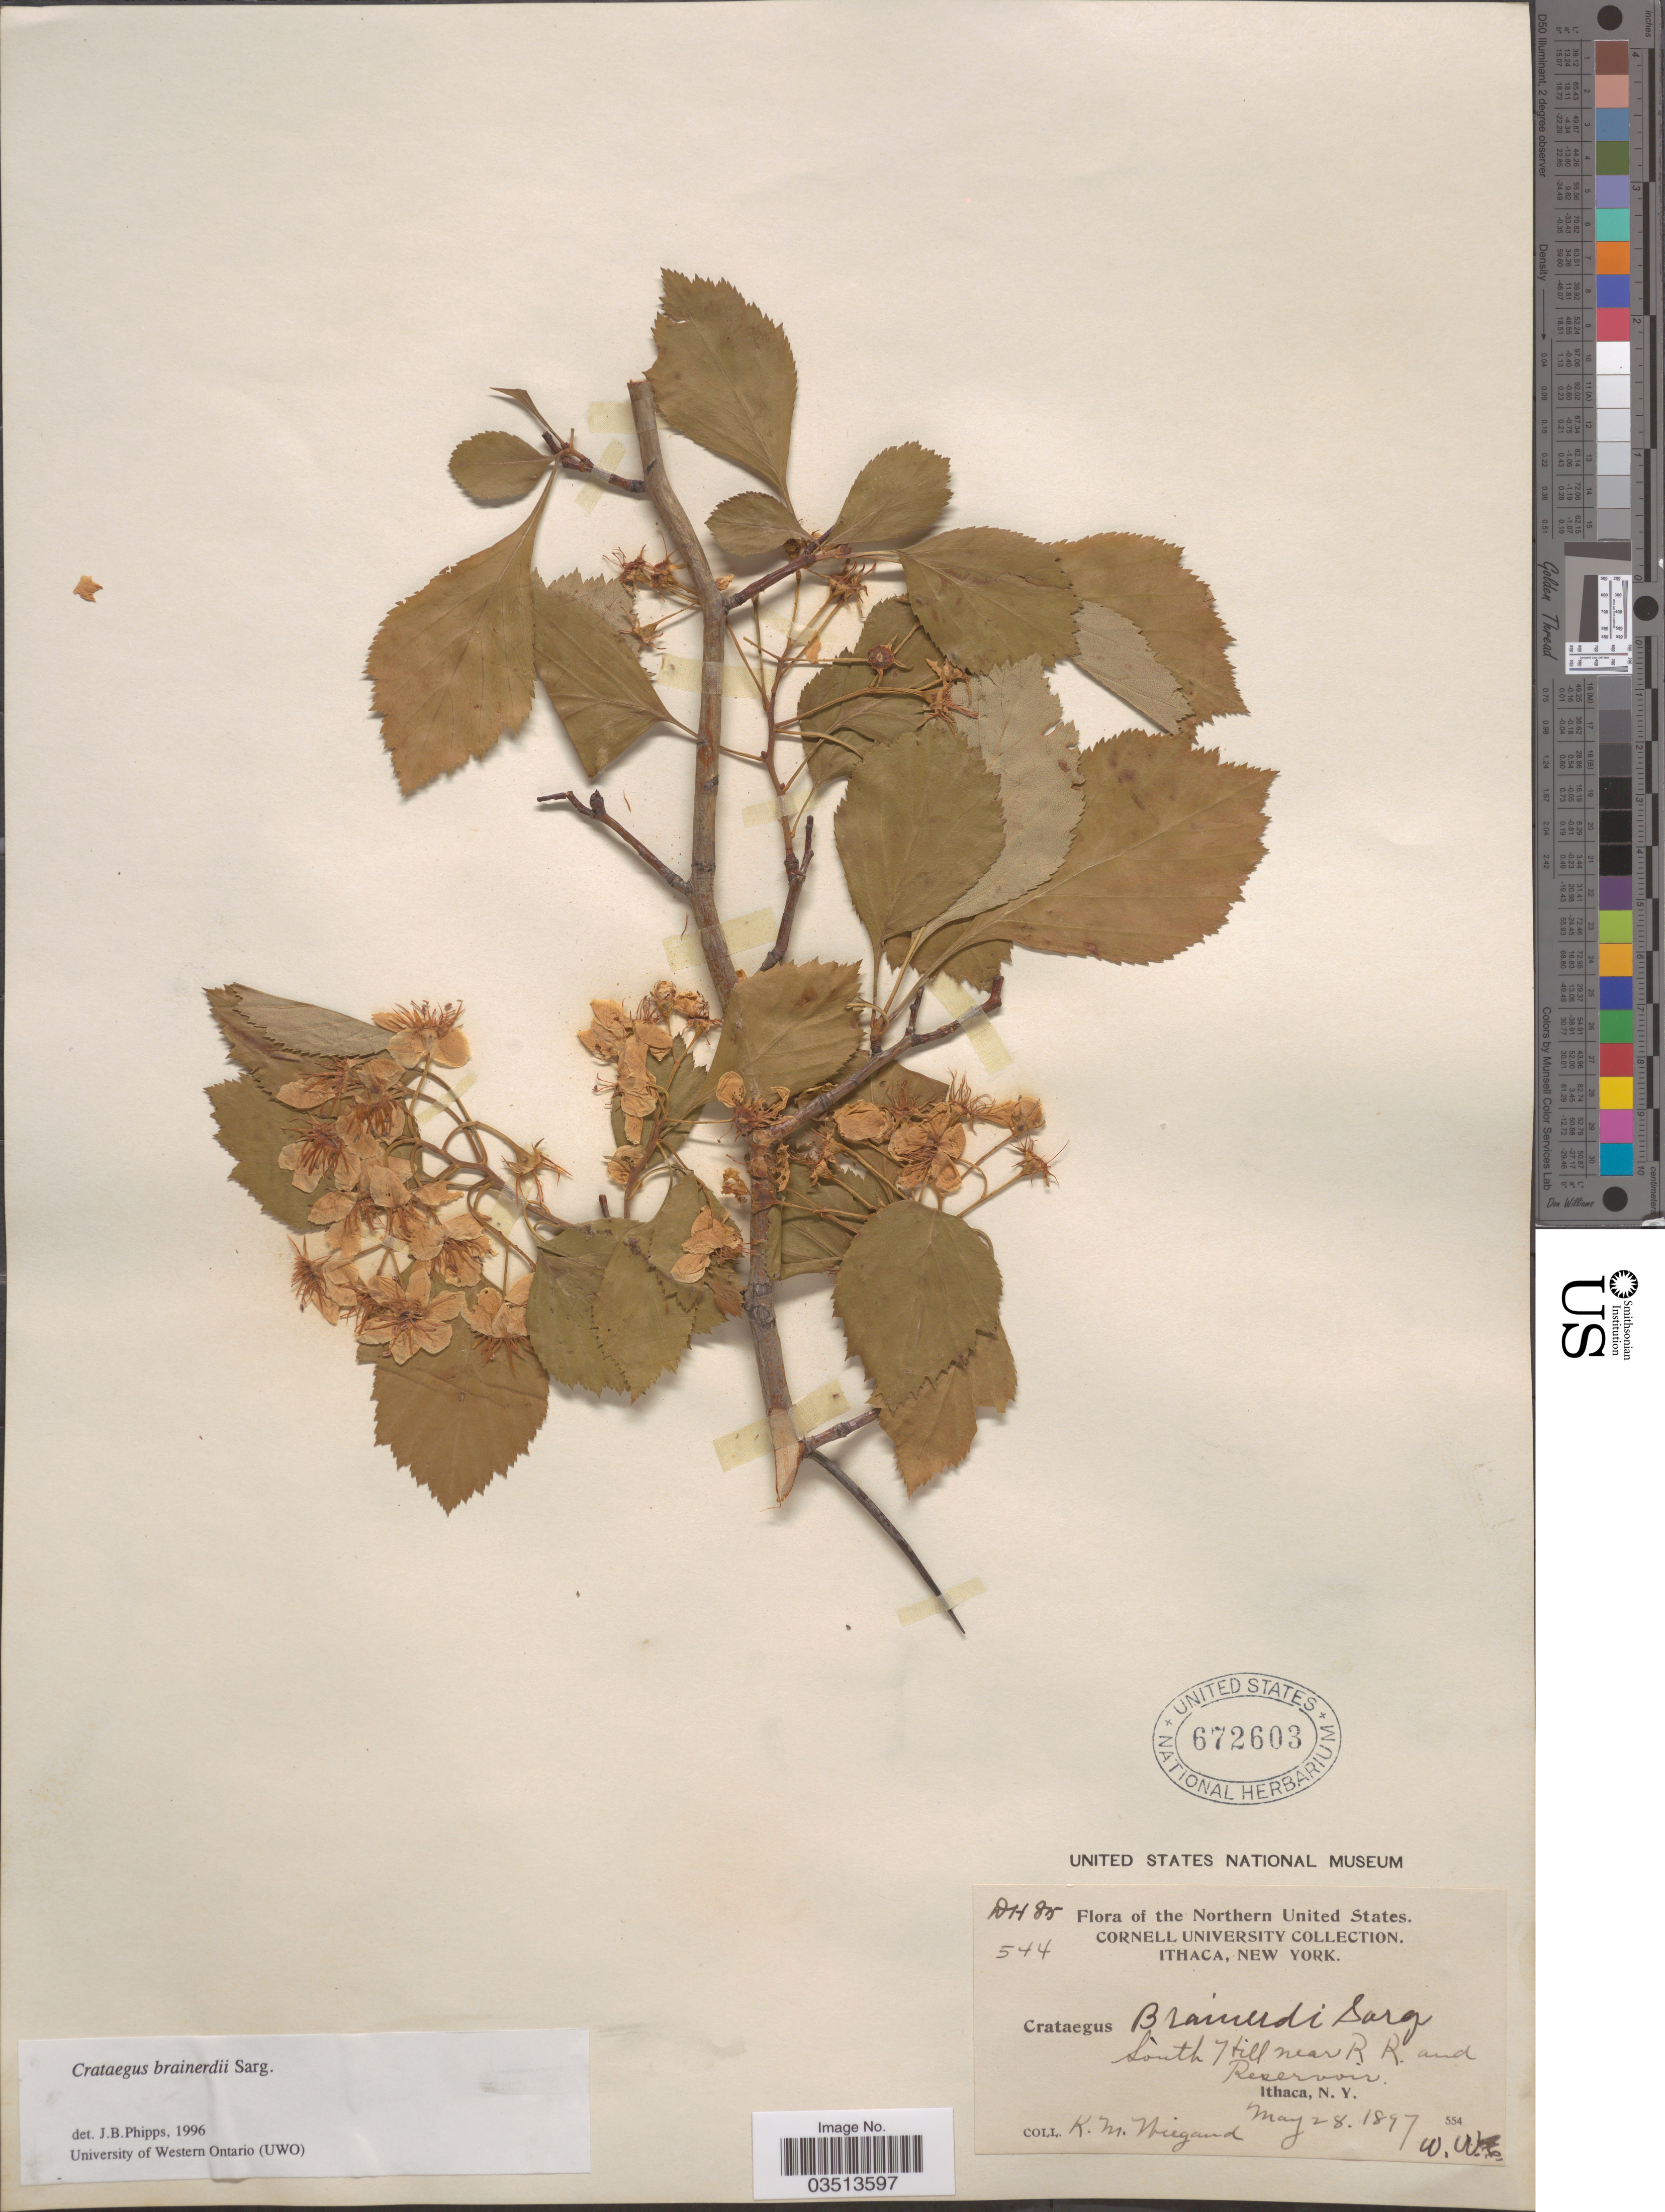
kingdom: Plantae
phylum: Tracheophyta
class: Magnoliopsida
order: Rosales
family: Rosaceae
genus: Crataegus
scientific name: Crataegus brainerdii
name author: Sarg.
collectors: K. M. Wiegand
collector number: DH85/544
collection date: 1897-05-28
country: United States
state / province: New York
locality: Northern United States. Ithaca. South Hill near R. R. and Reservoir.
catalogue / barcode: US 672603